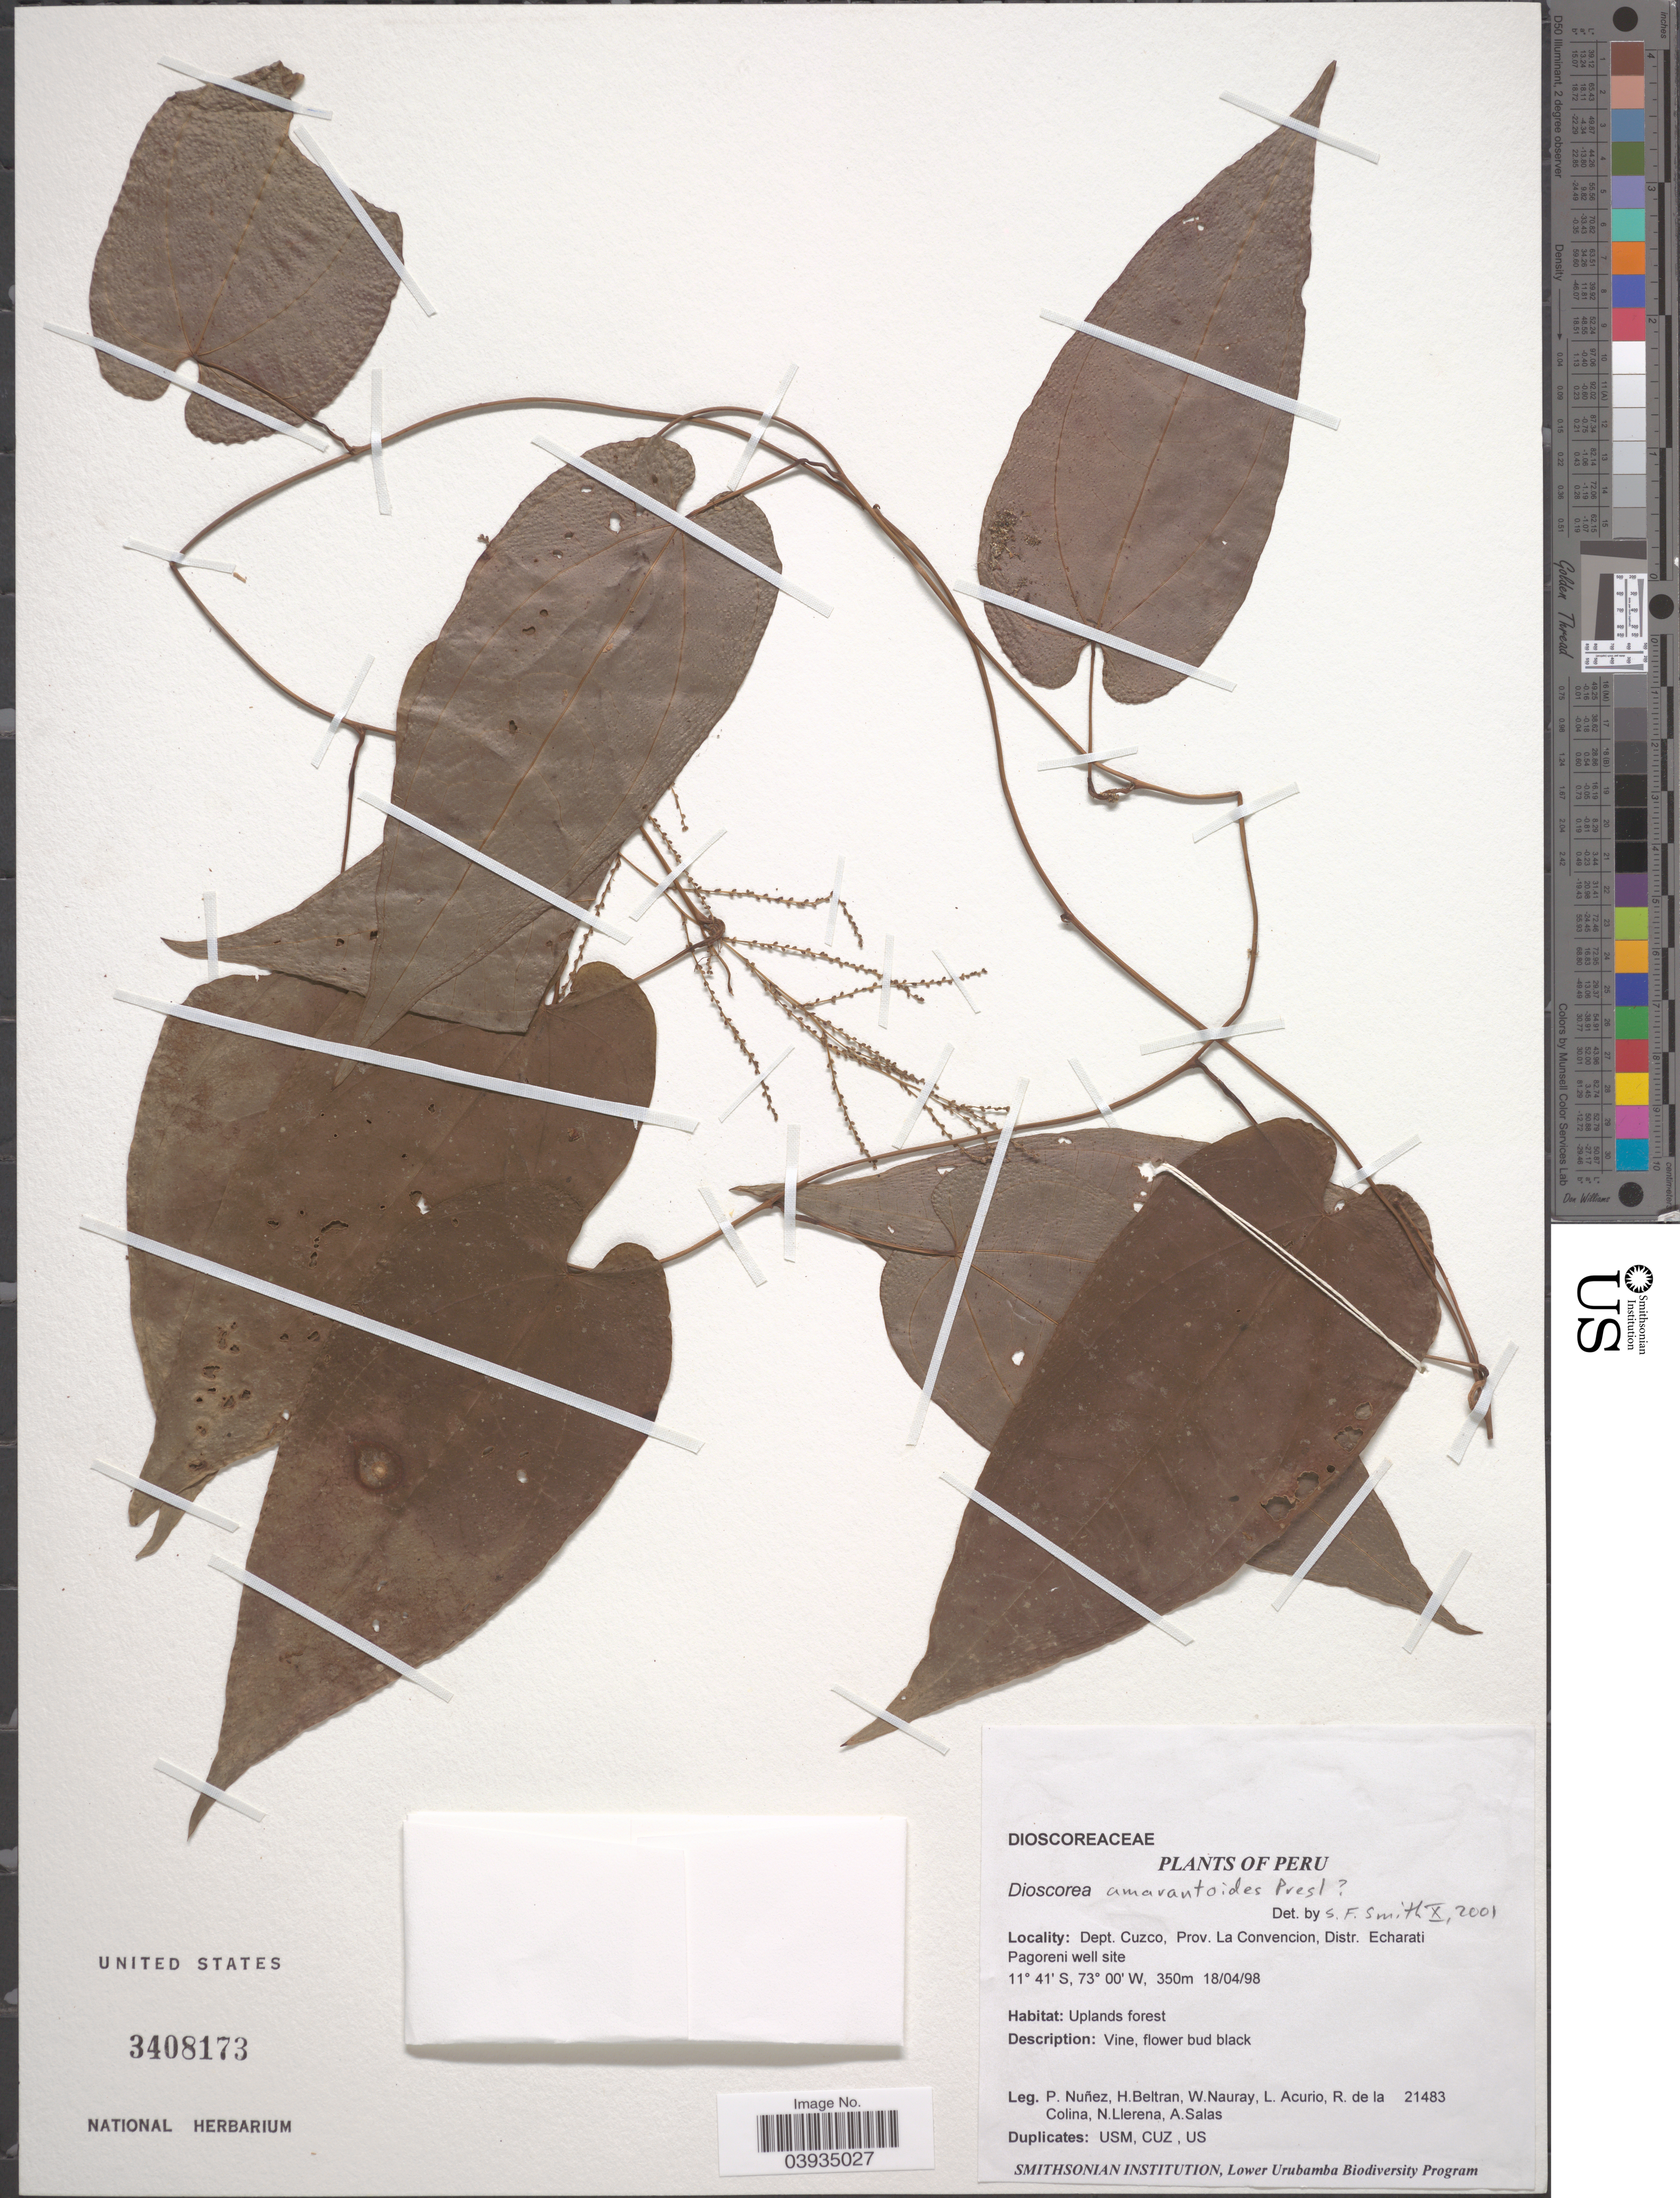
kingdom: Plantae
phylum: Tracheophyta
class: Liliopsida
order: Dioscoreales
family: Dioscoreaceae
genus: Dioscorea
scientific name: Dioscorea amaranthoides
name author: C. Presl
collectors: P. Nuñez V., H. Beltran, W. Nauray, L. Acurio & et al.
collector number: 21483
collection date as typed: Transcribed d/m/y: 18/4/98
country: Peru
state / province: Cusco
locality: Dept. Cuzco, Prov. La Convencion, Distr. Echarati. Pagoreni well site.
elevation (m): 350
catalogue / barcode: US 3408173